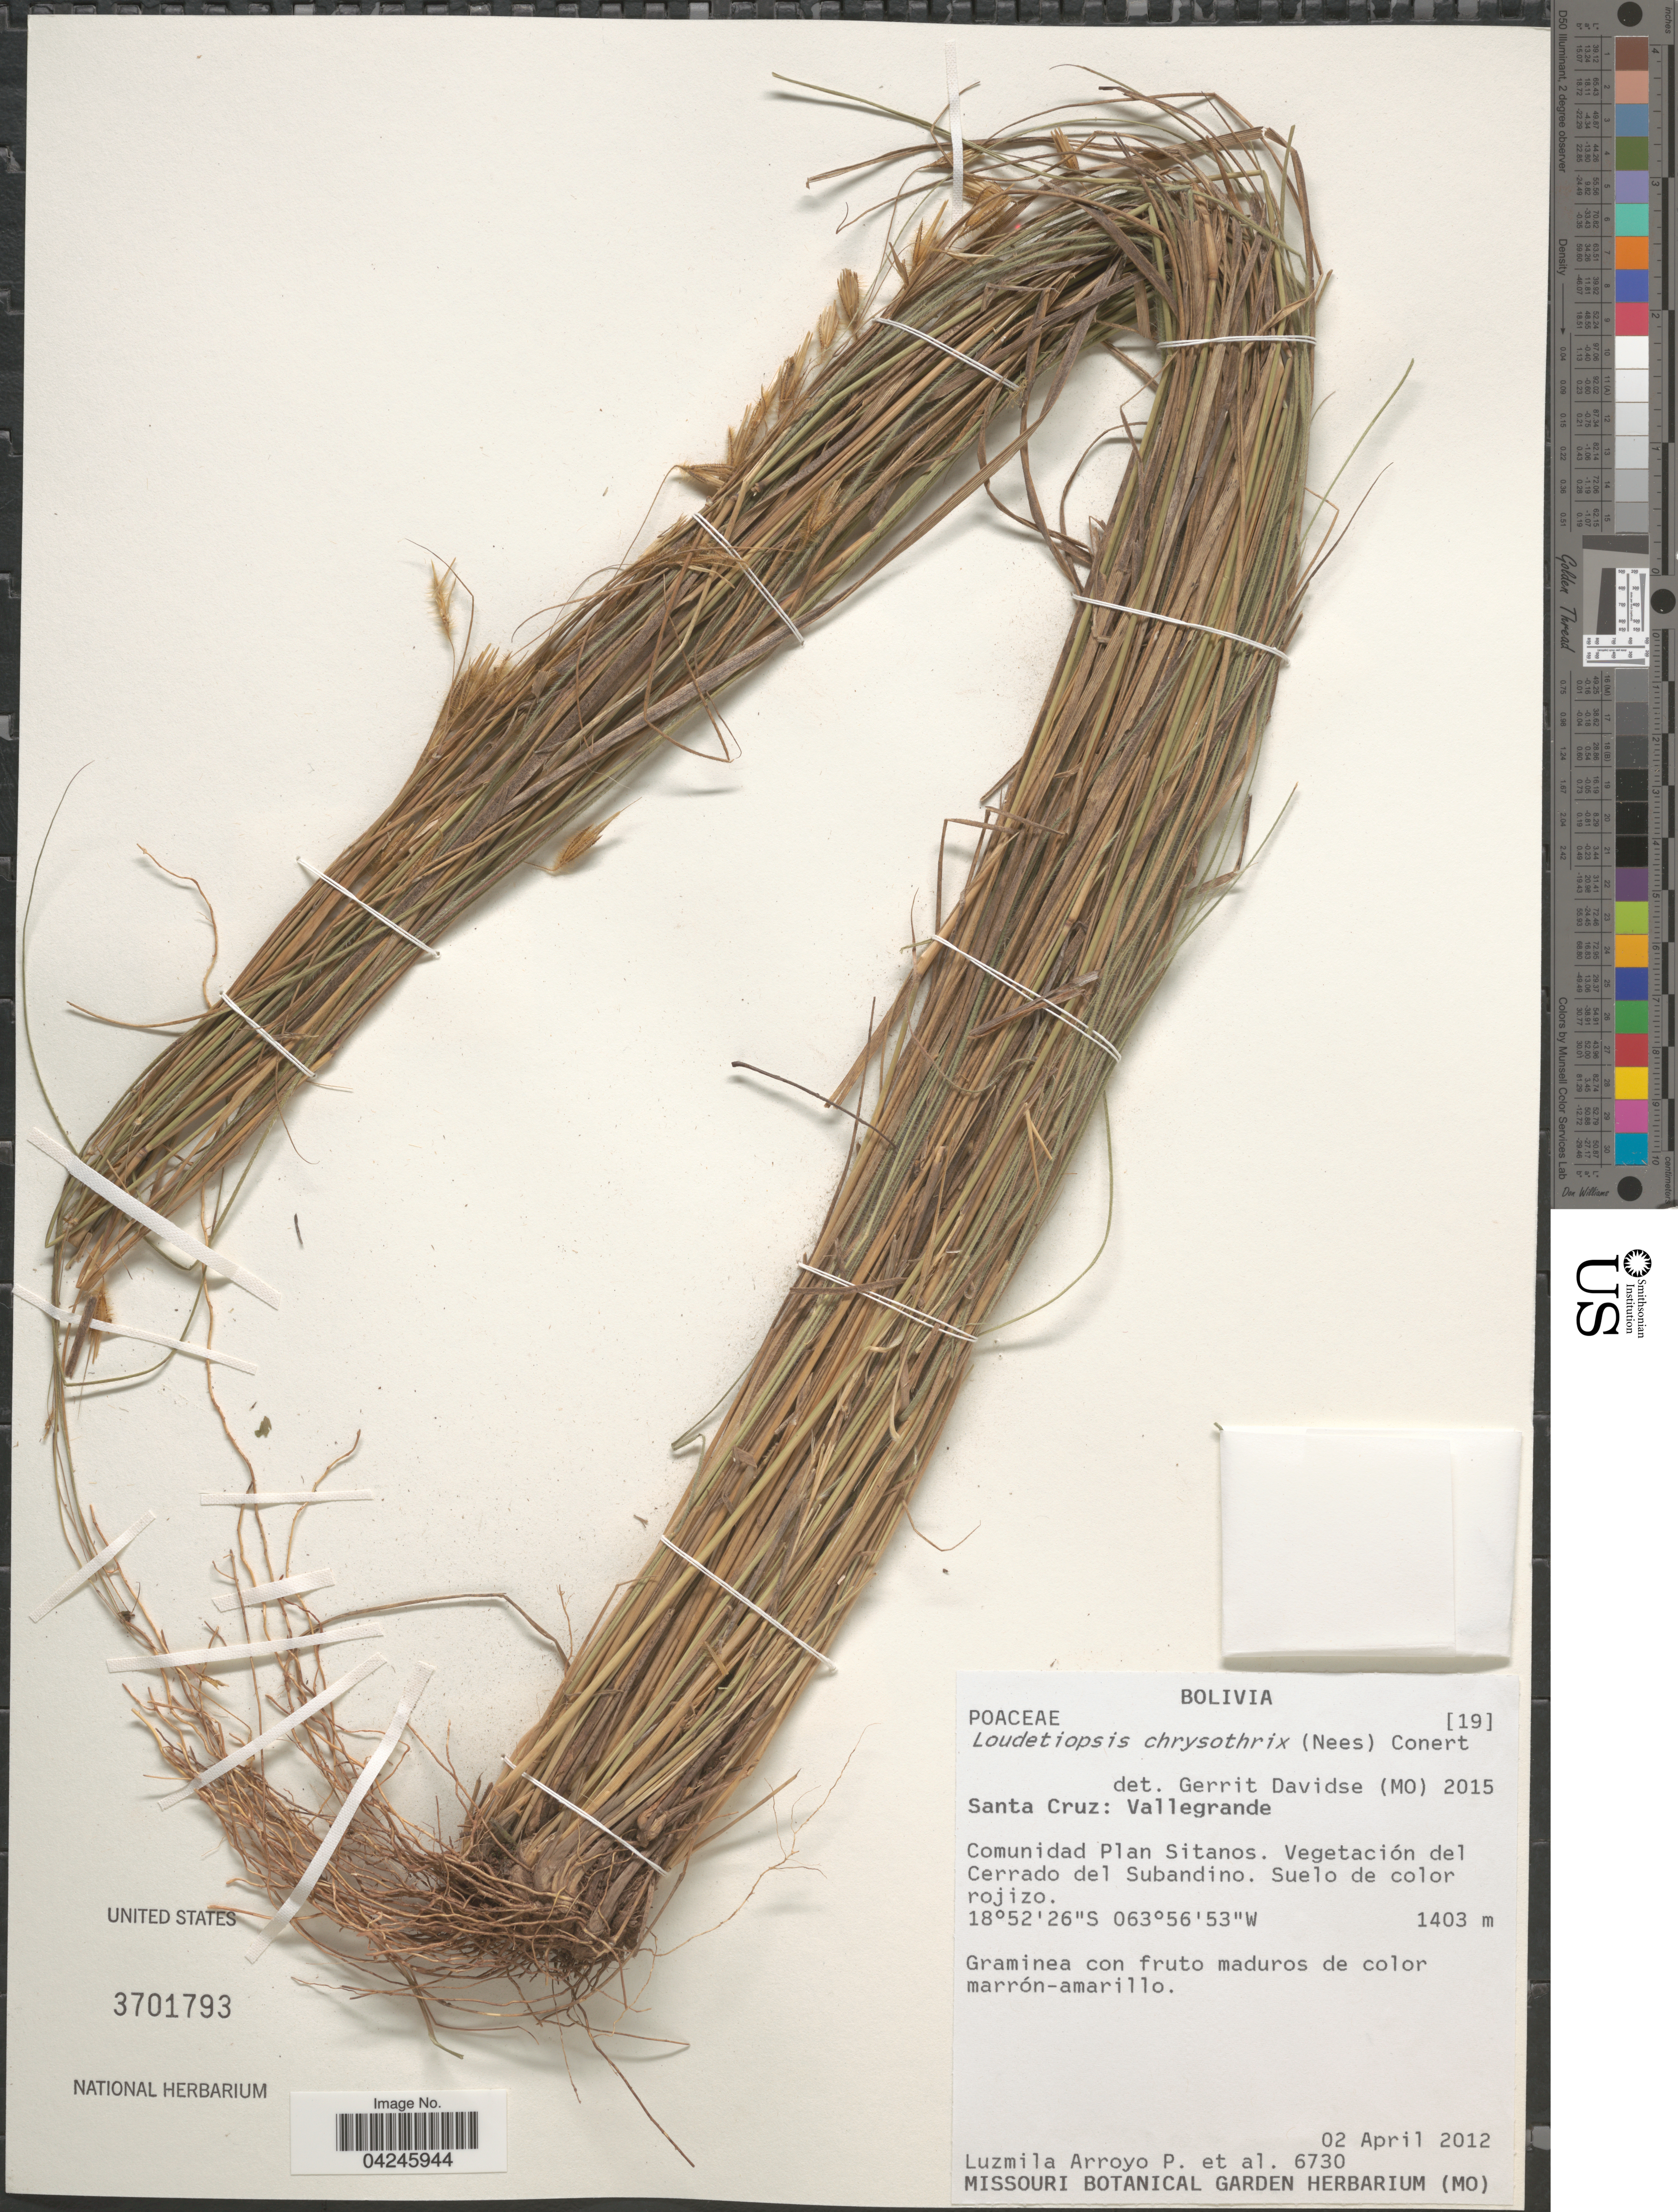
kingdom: Plantae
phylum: Tracheophyta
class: Liliopsida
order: Poales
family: Poaceae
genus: Loudetiopsis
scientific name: Loudetiopsis chrysothrix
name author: (Nees) Conert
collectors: L. Arroyo P. & et al.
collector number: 6730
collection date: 2012-04-02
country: Bolivia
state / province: Santa Cruz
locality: Vallegrande. Comunidad Plan Sitanos. Vegetación del Cerrado del Subandino. Suelo de color rojizo.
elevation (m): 1403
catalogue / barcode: US 3701793